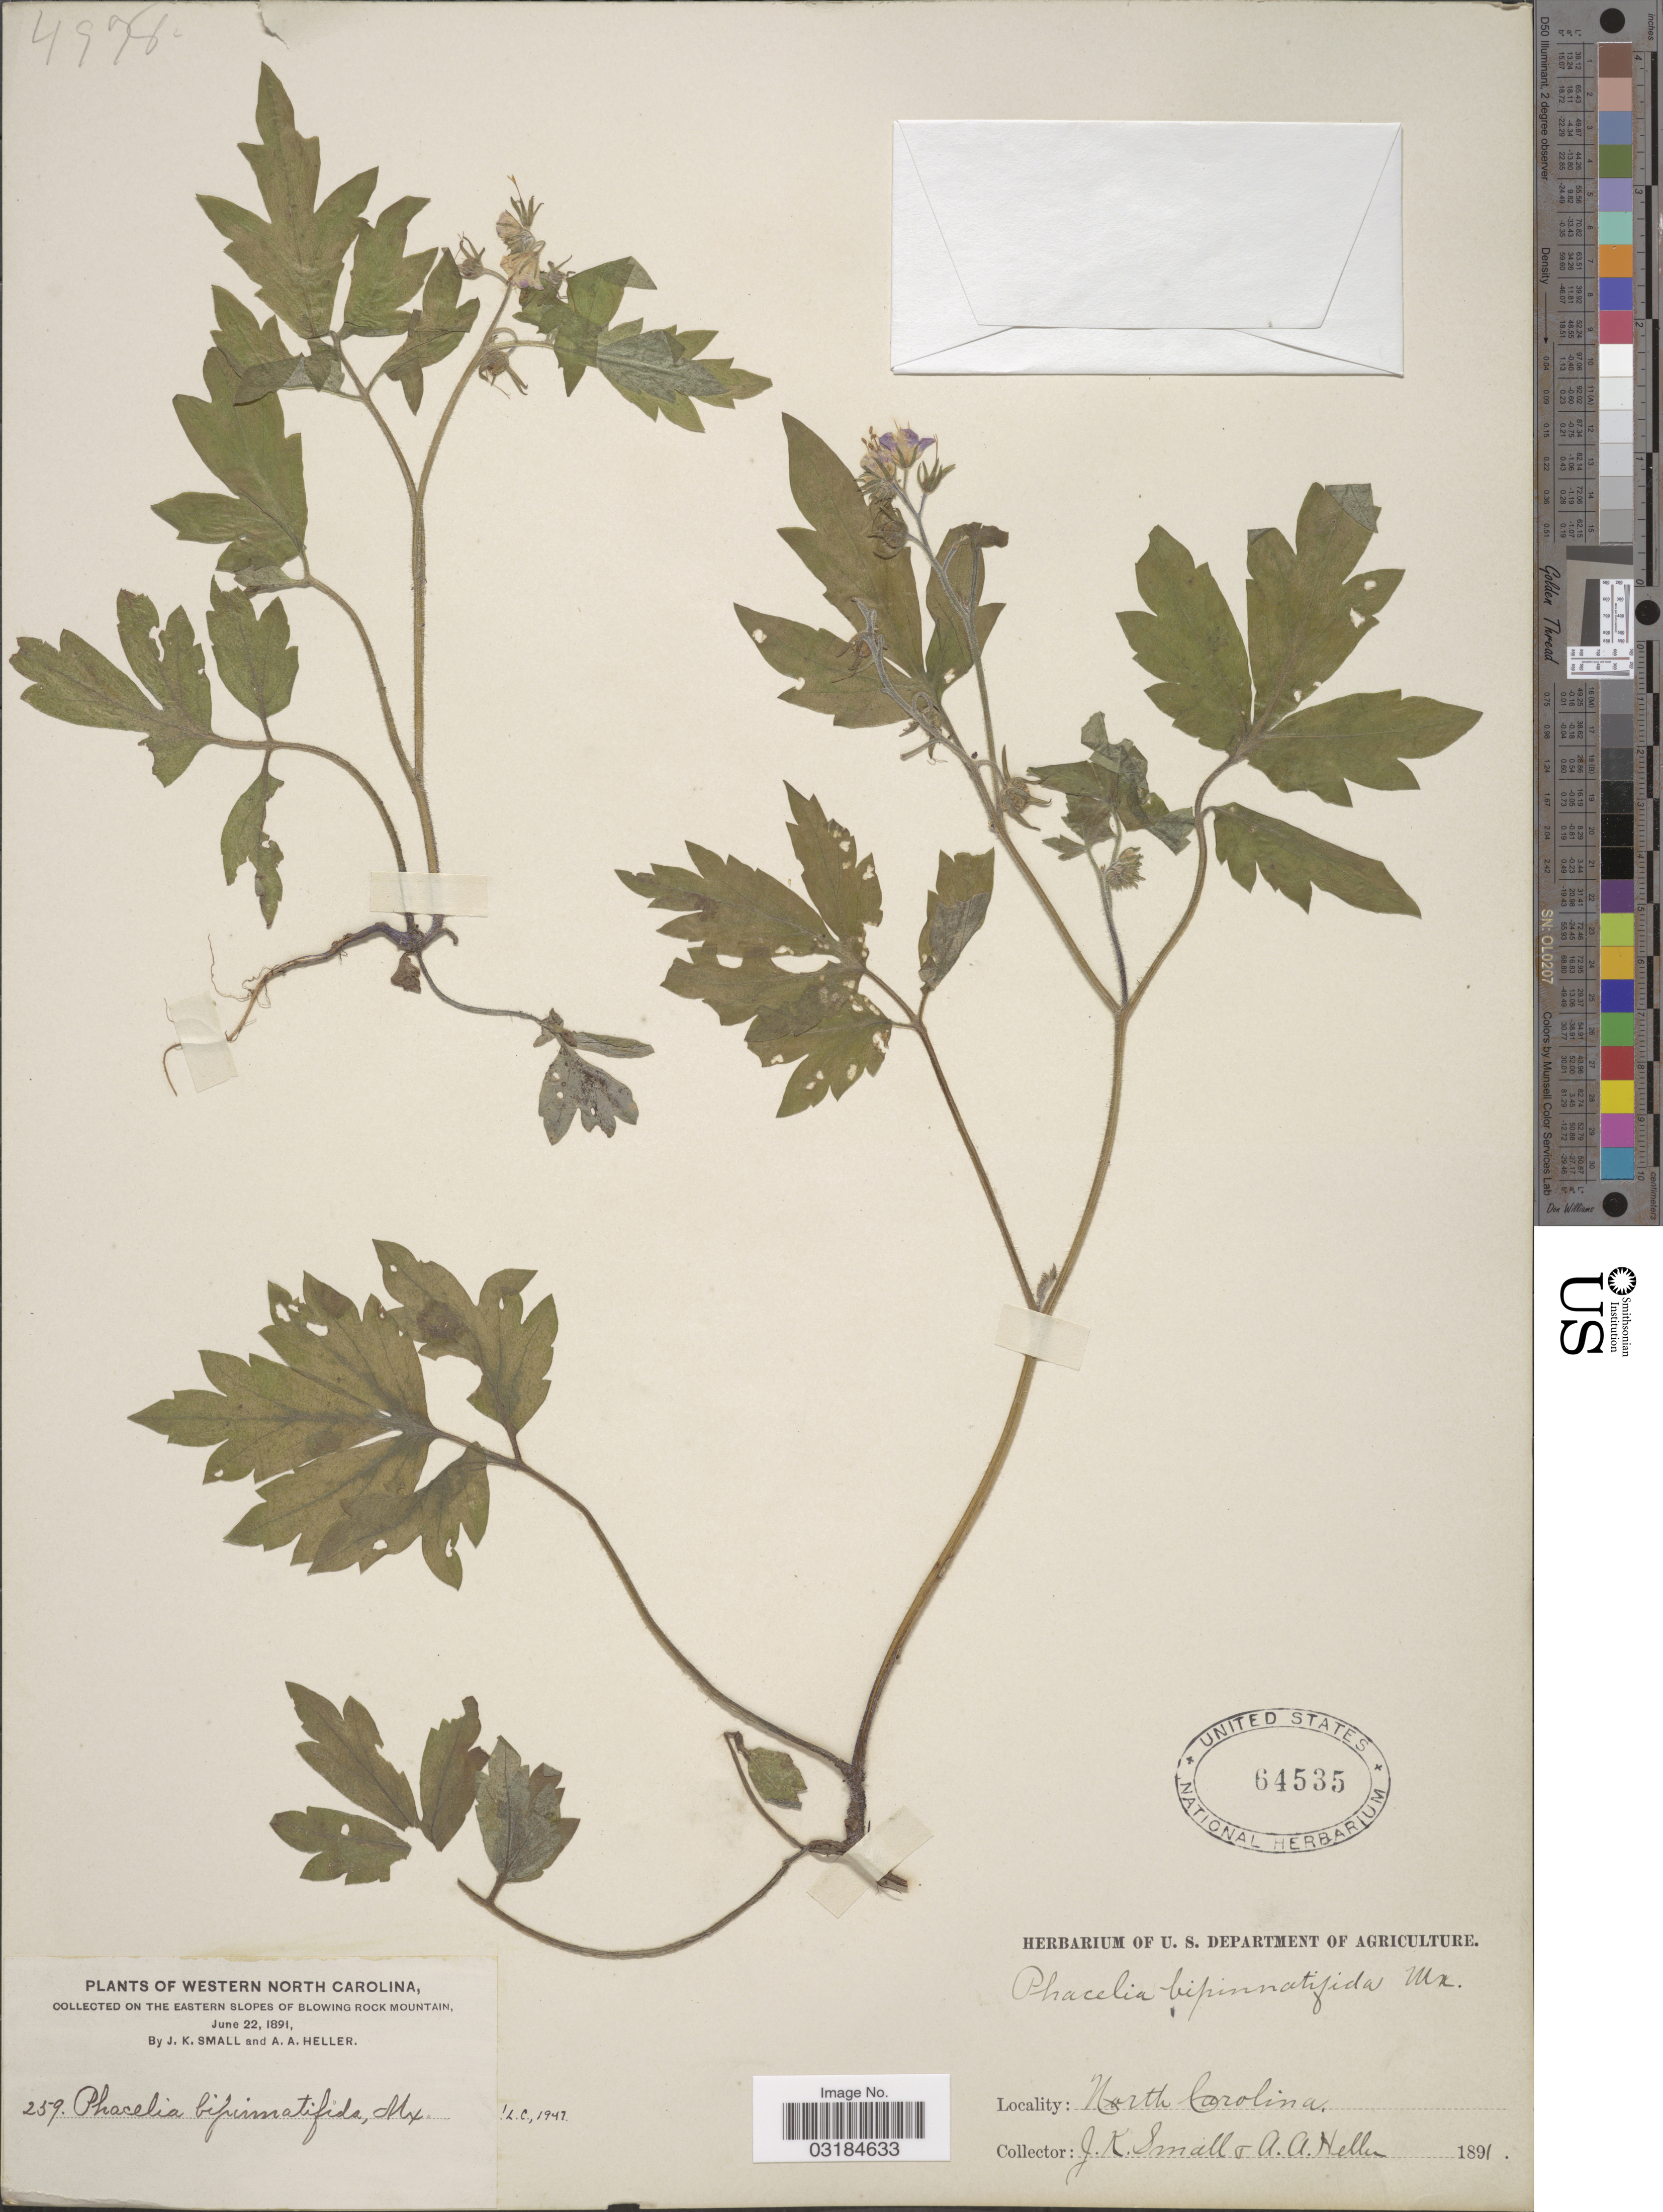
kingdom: Plantae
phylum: Tracheophyta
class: Magnoliopsida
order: Boraginales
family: Hydrophyllaceae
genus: Phacelia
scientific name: Phacelia bipinnatifida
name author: (Atwood) Michx.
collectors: J. K. Small & A. A. Heller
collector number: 259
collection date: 1891-06-22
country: United States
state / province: North Carolina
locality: Western North Carolina. On the eastern slopes of Blowing Rock Mountain.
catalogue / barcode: US 64535